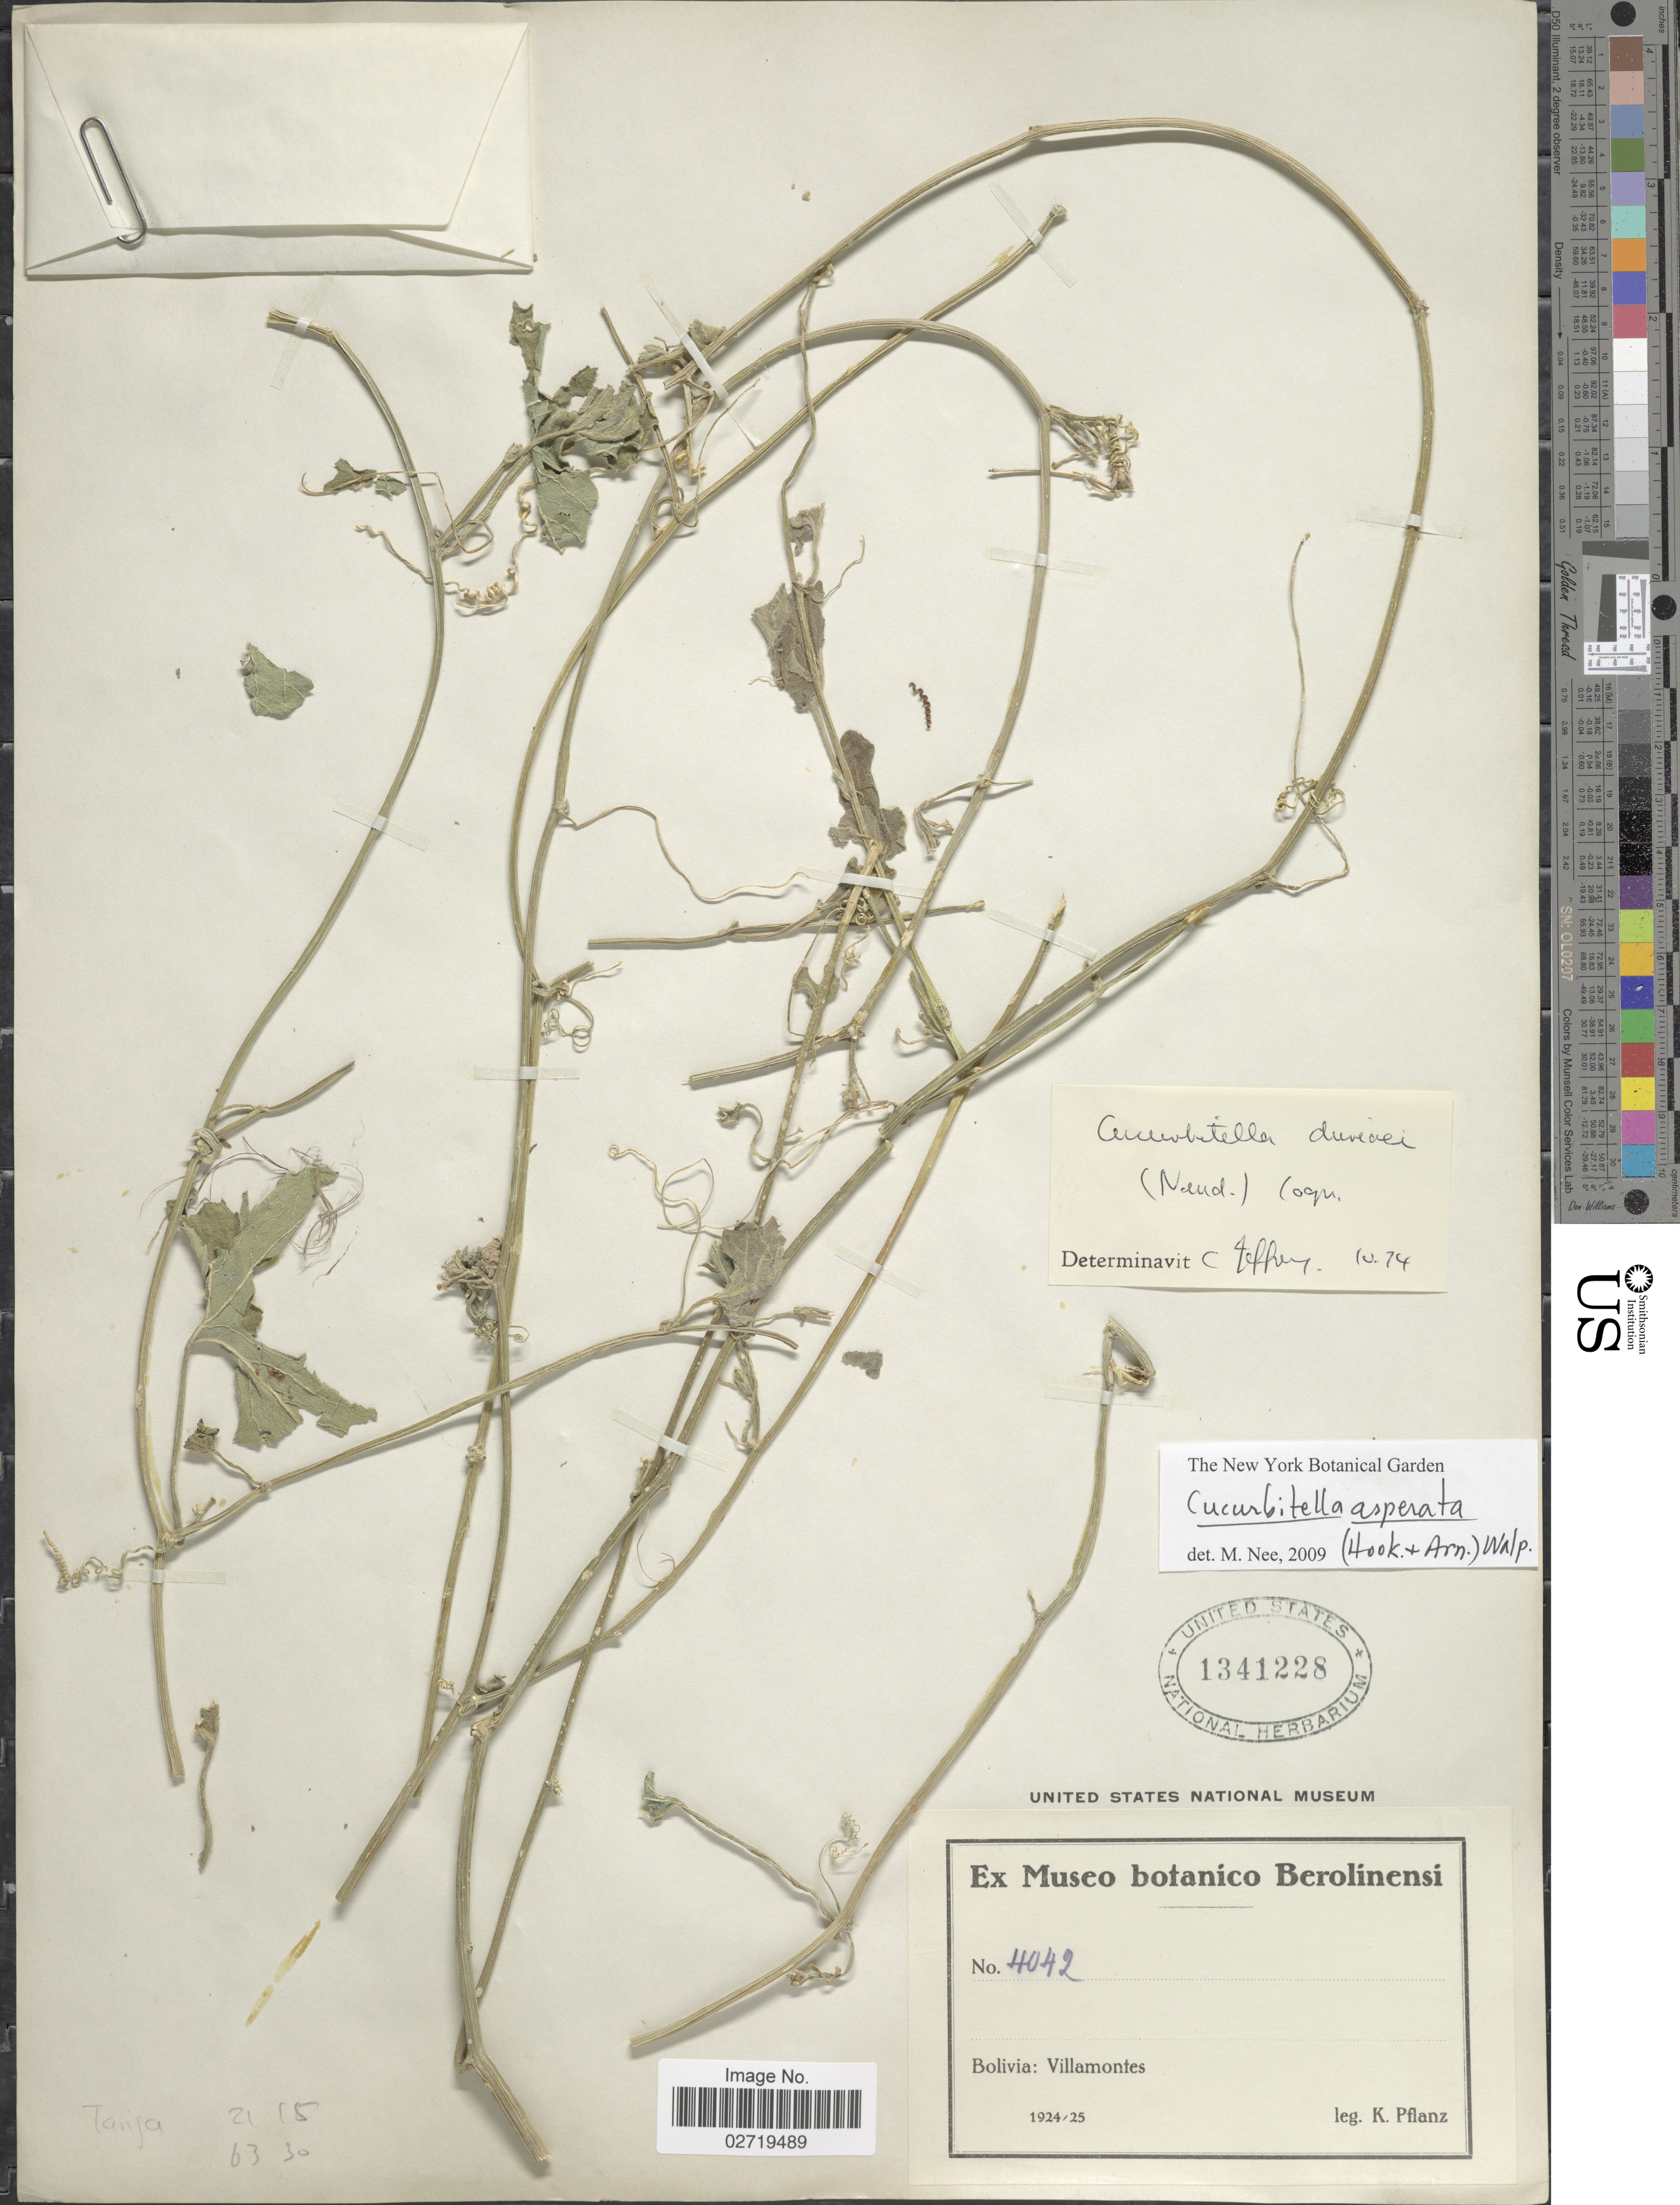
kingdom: Plantae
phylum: Tracheophyta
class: Magnoliopsida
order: Cucurbitales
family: Cucurbitaceae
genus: Cucurbitella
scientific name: Cucurbitella asperata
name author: (Gillies ex Hook. & Arn.) Walp.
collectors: K. Pflanz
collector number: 4042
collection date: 1924/1925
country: Bolivia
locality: Villamontes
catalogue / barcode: US 1341228